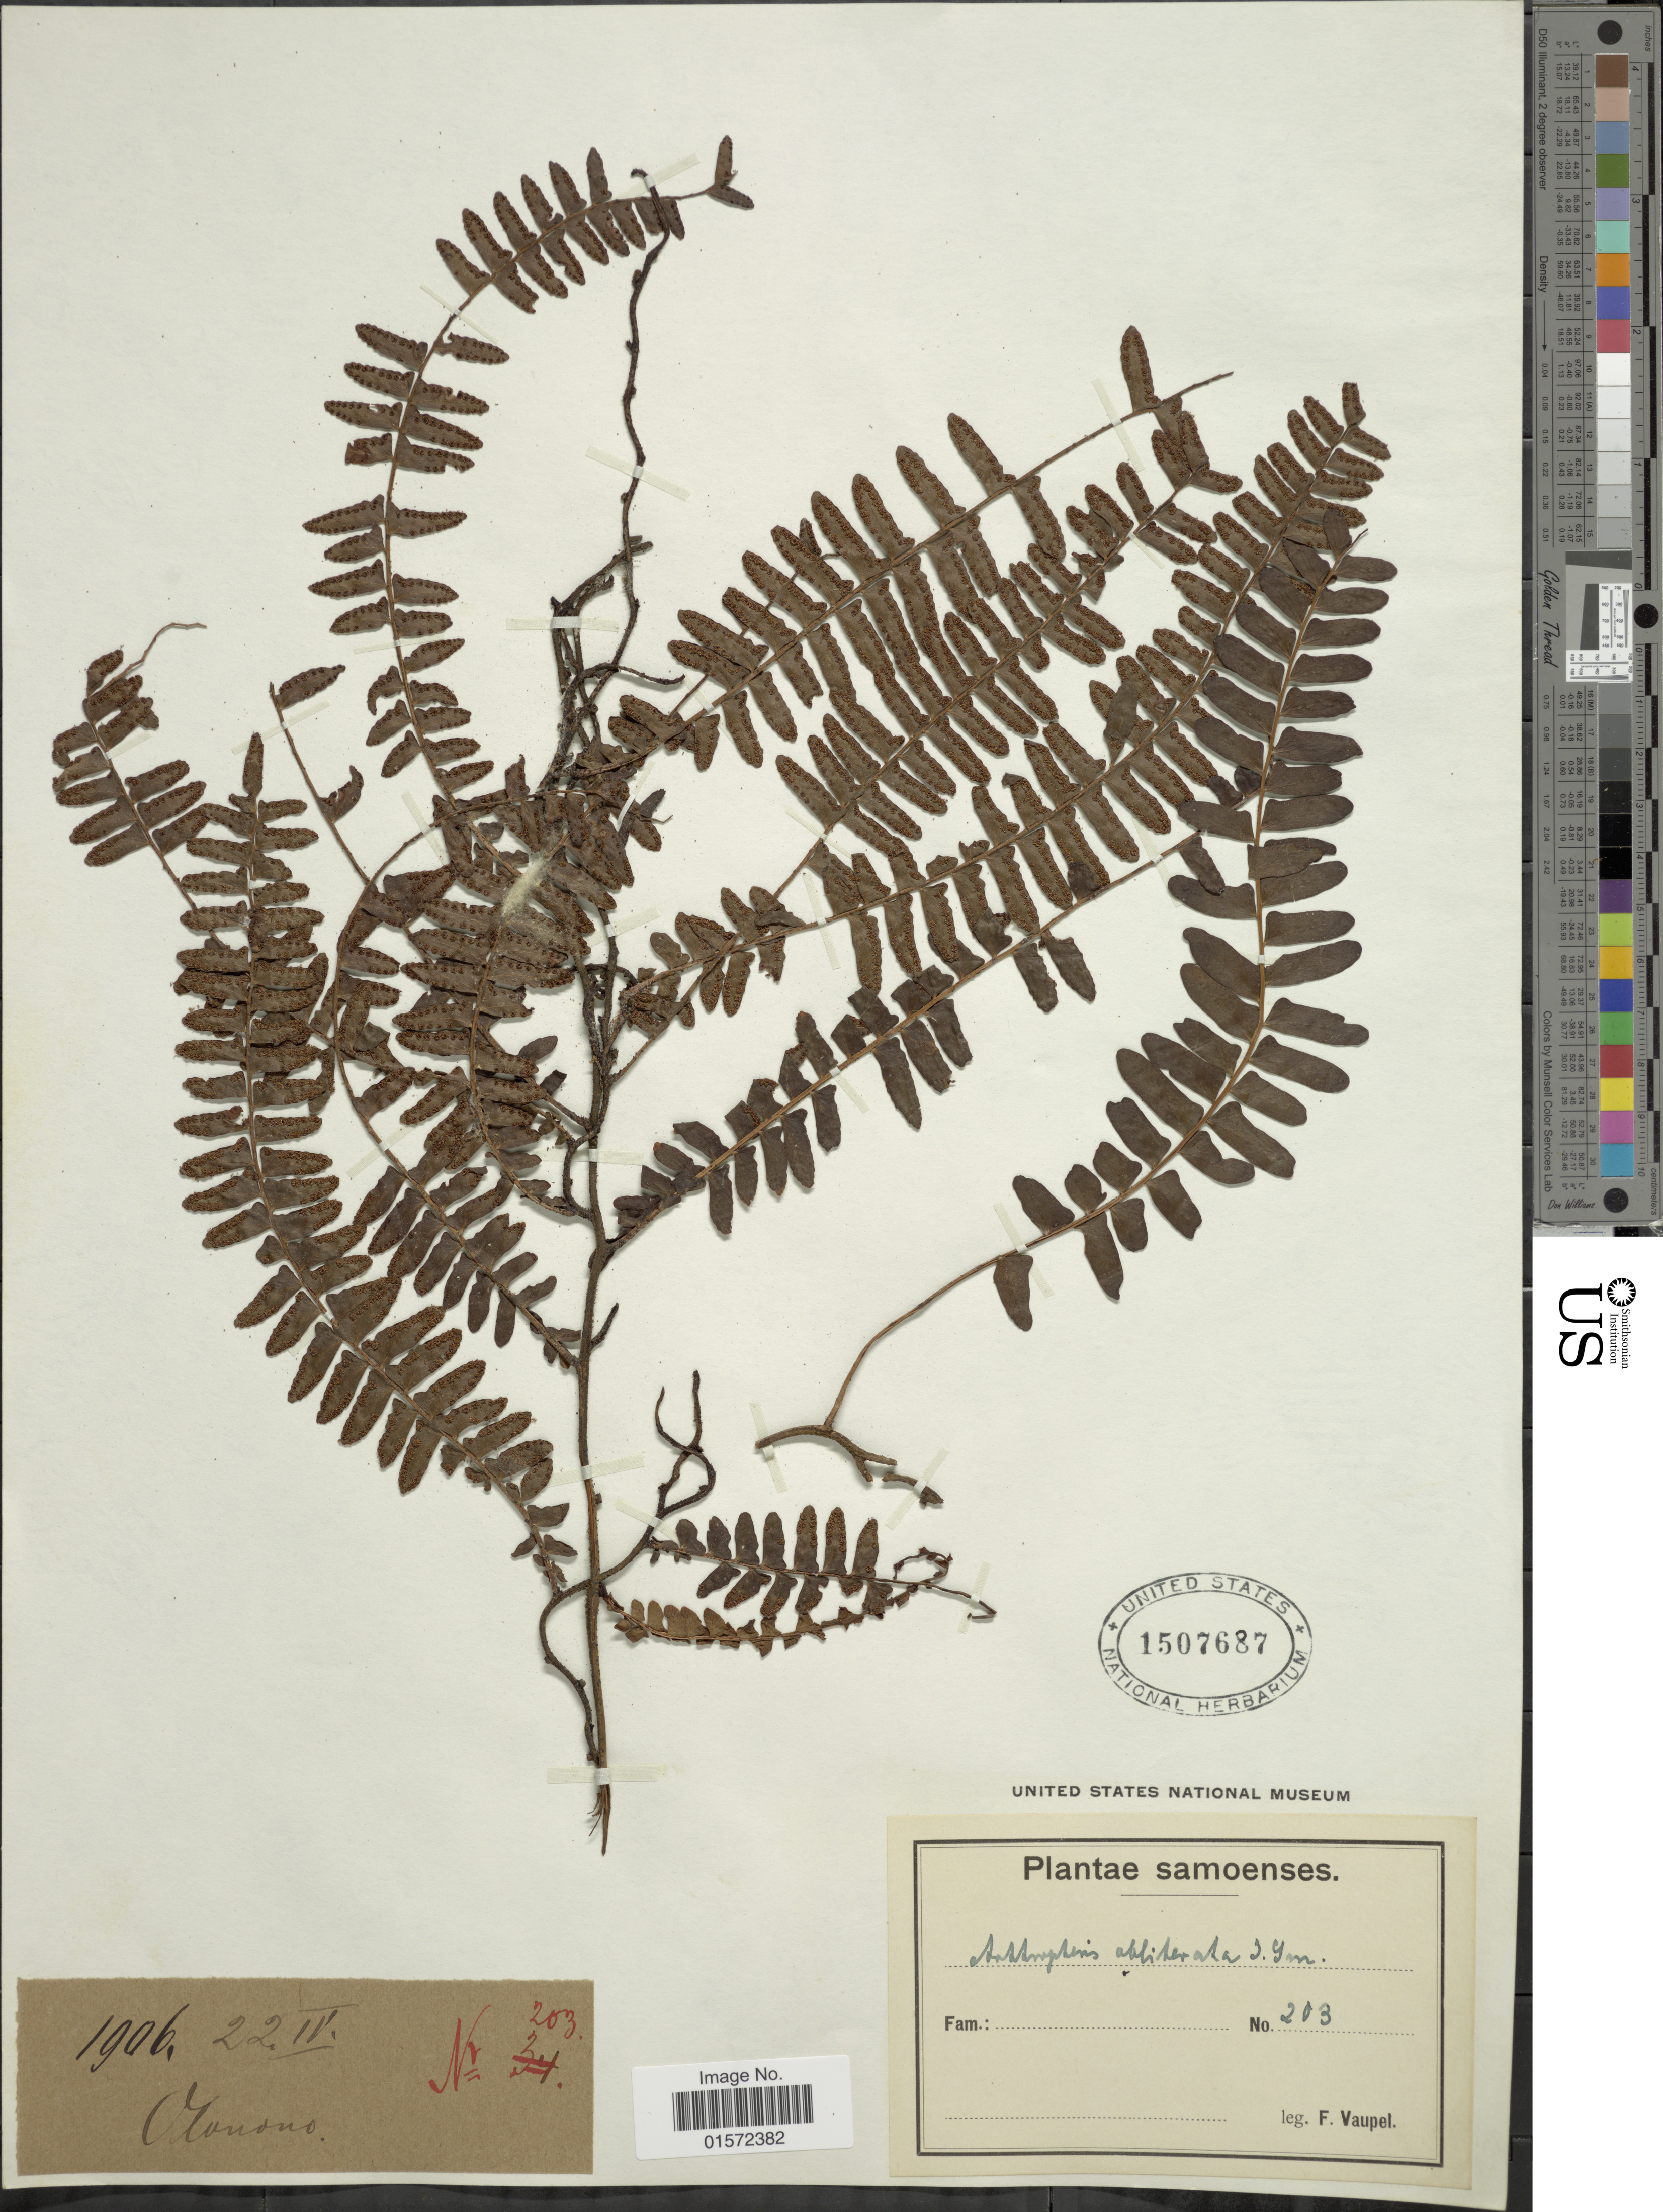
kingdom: Plantae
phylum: Tracheophyta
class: Polypodiopsida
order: Polypodiales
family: Tectariaceae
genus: Arthropteris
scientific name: Arthropteris obliterata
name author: (R. Br.) J. Sm.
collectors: F. Vaupel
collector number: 203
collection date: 1906-04-22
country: Samoa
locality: Vlanono [interpreted]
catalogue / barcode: US 1507687